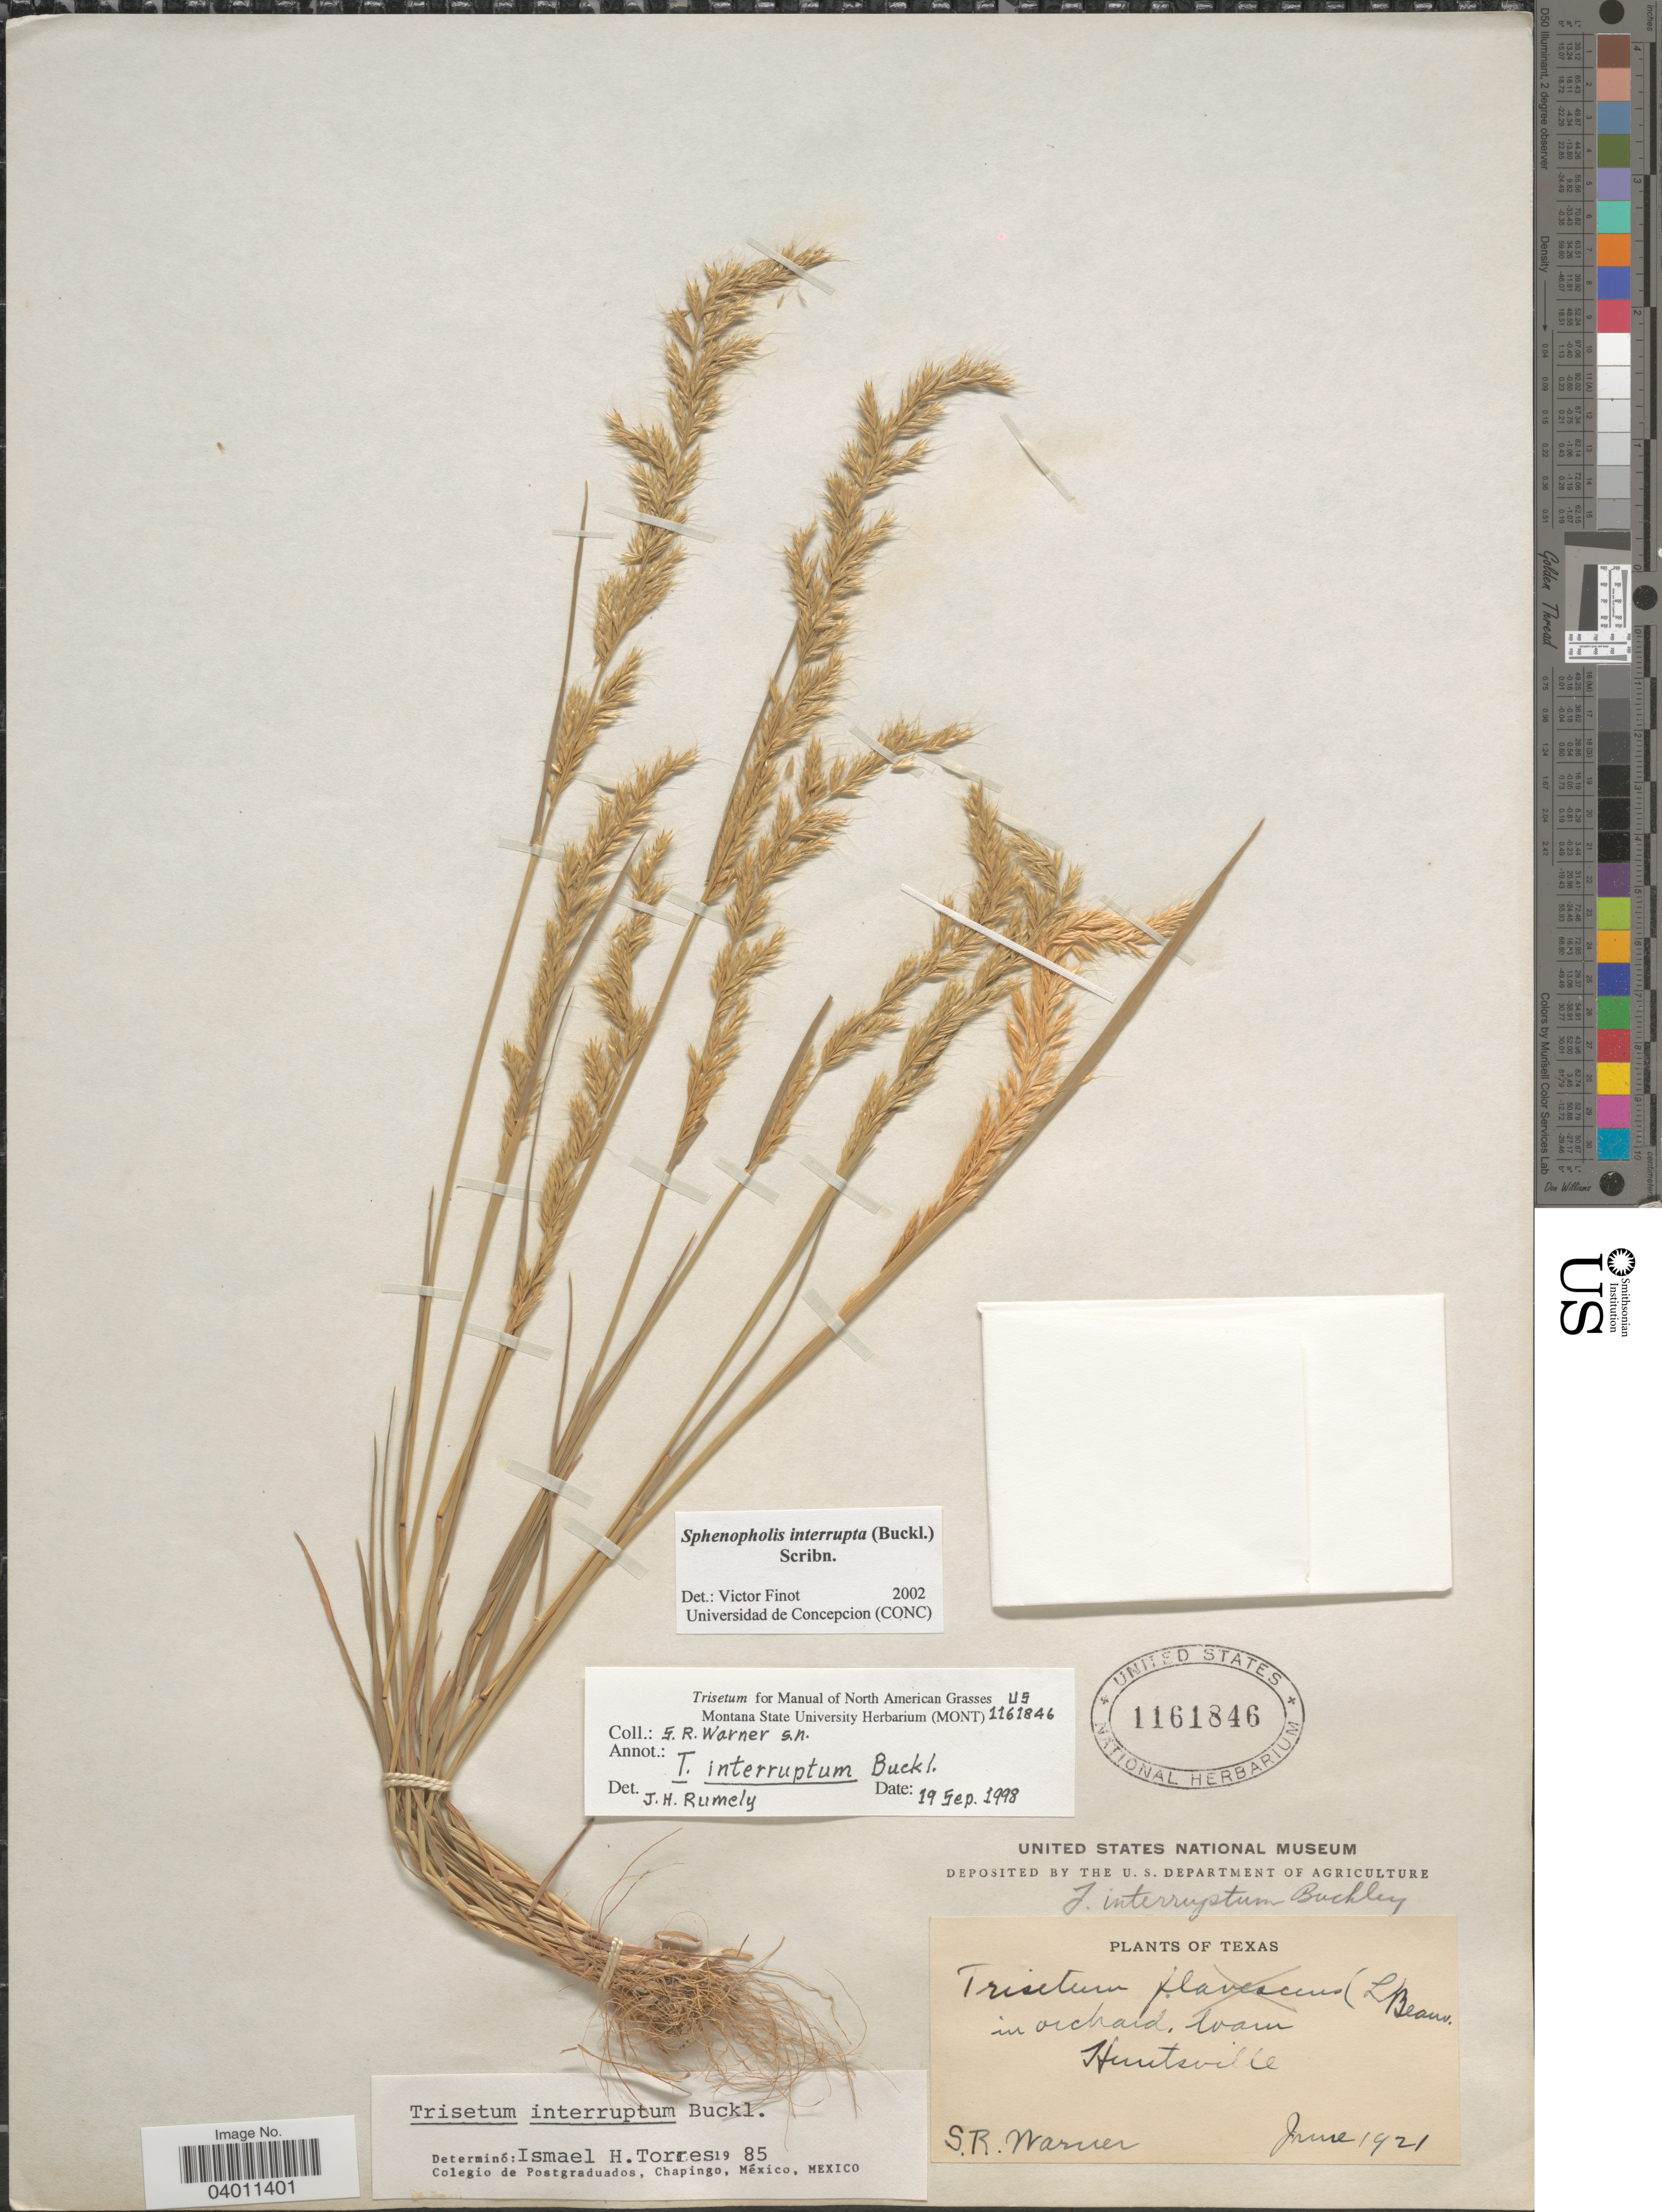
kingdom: Plantae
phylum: Tracheophyta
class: Liliopsida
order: Poales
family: Poaceae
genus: Sphenopholis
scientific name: Sphenopholis interrupta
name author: (Buckley) Scribn.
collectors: S. Warner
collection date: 1921-06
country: United States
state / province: Texas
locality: In orchard, loam. Huntsville.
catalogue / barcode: US 1161846